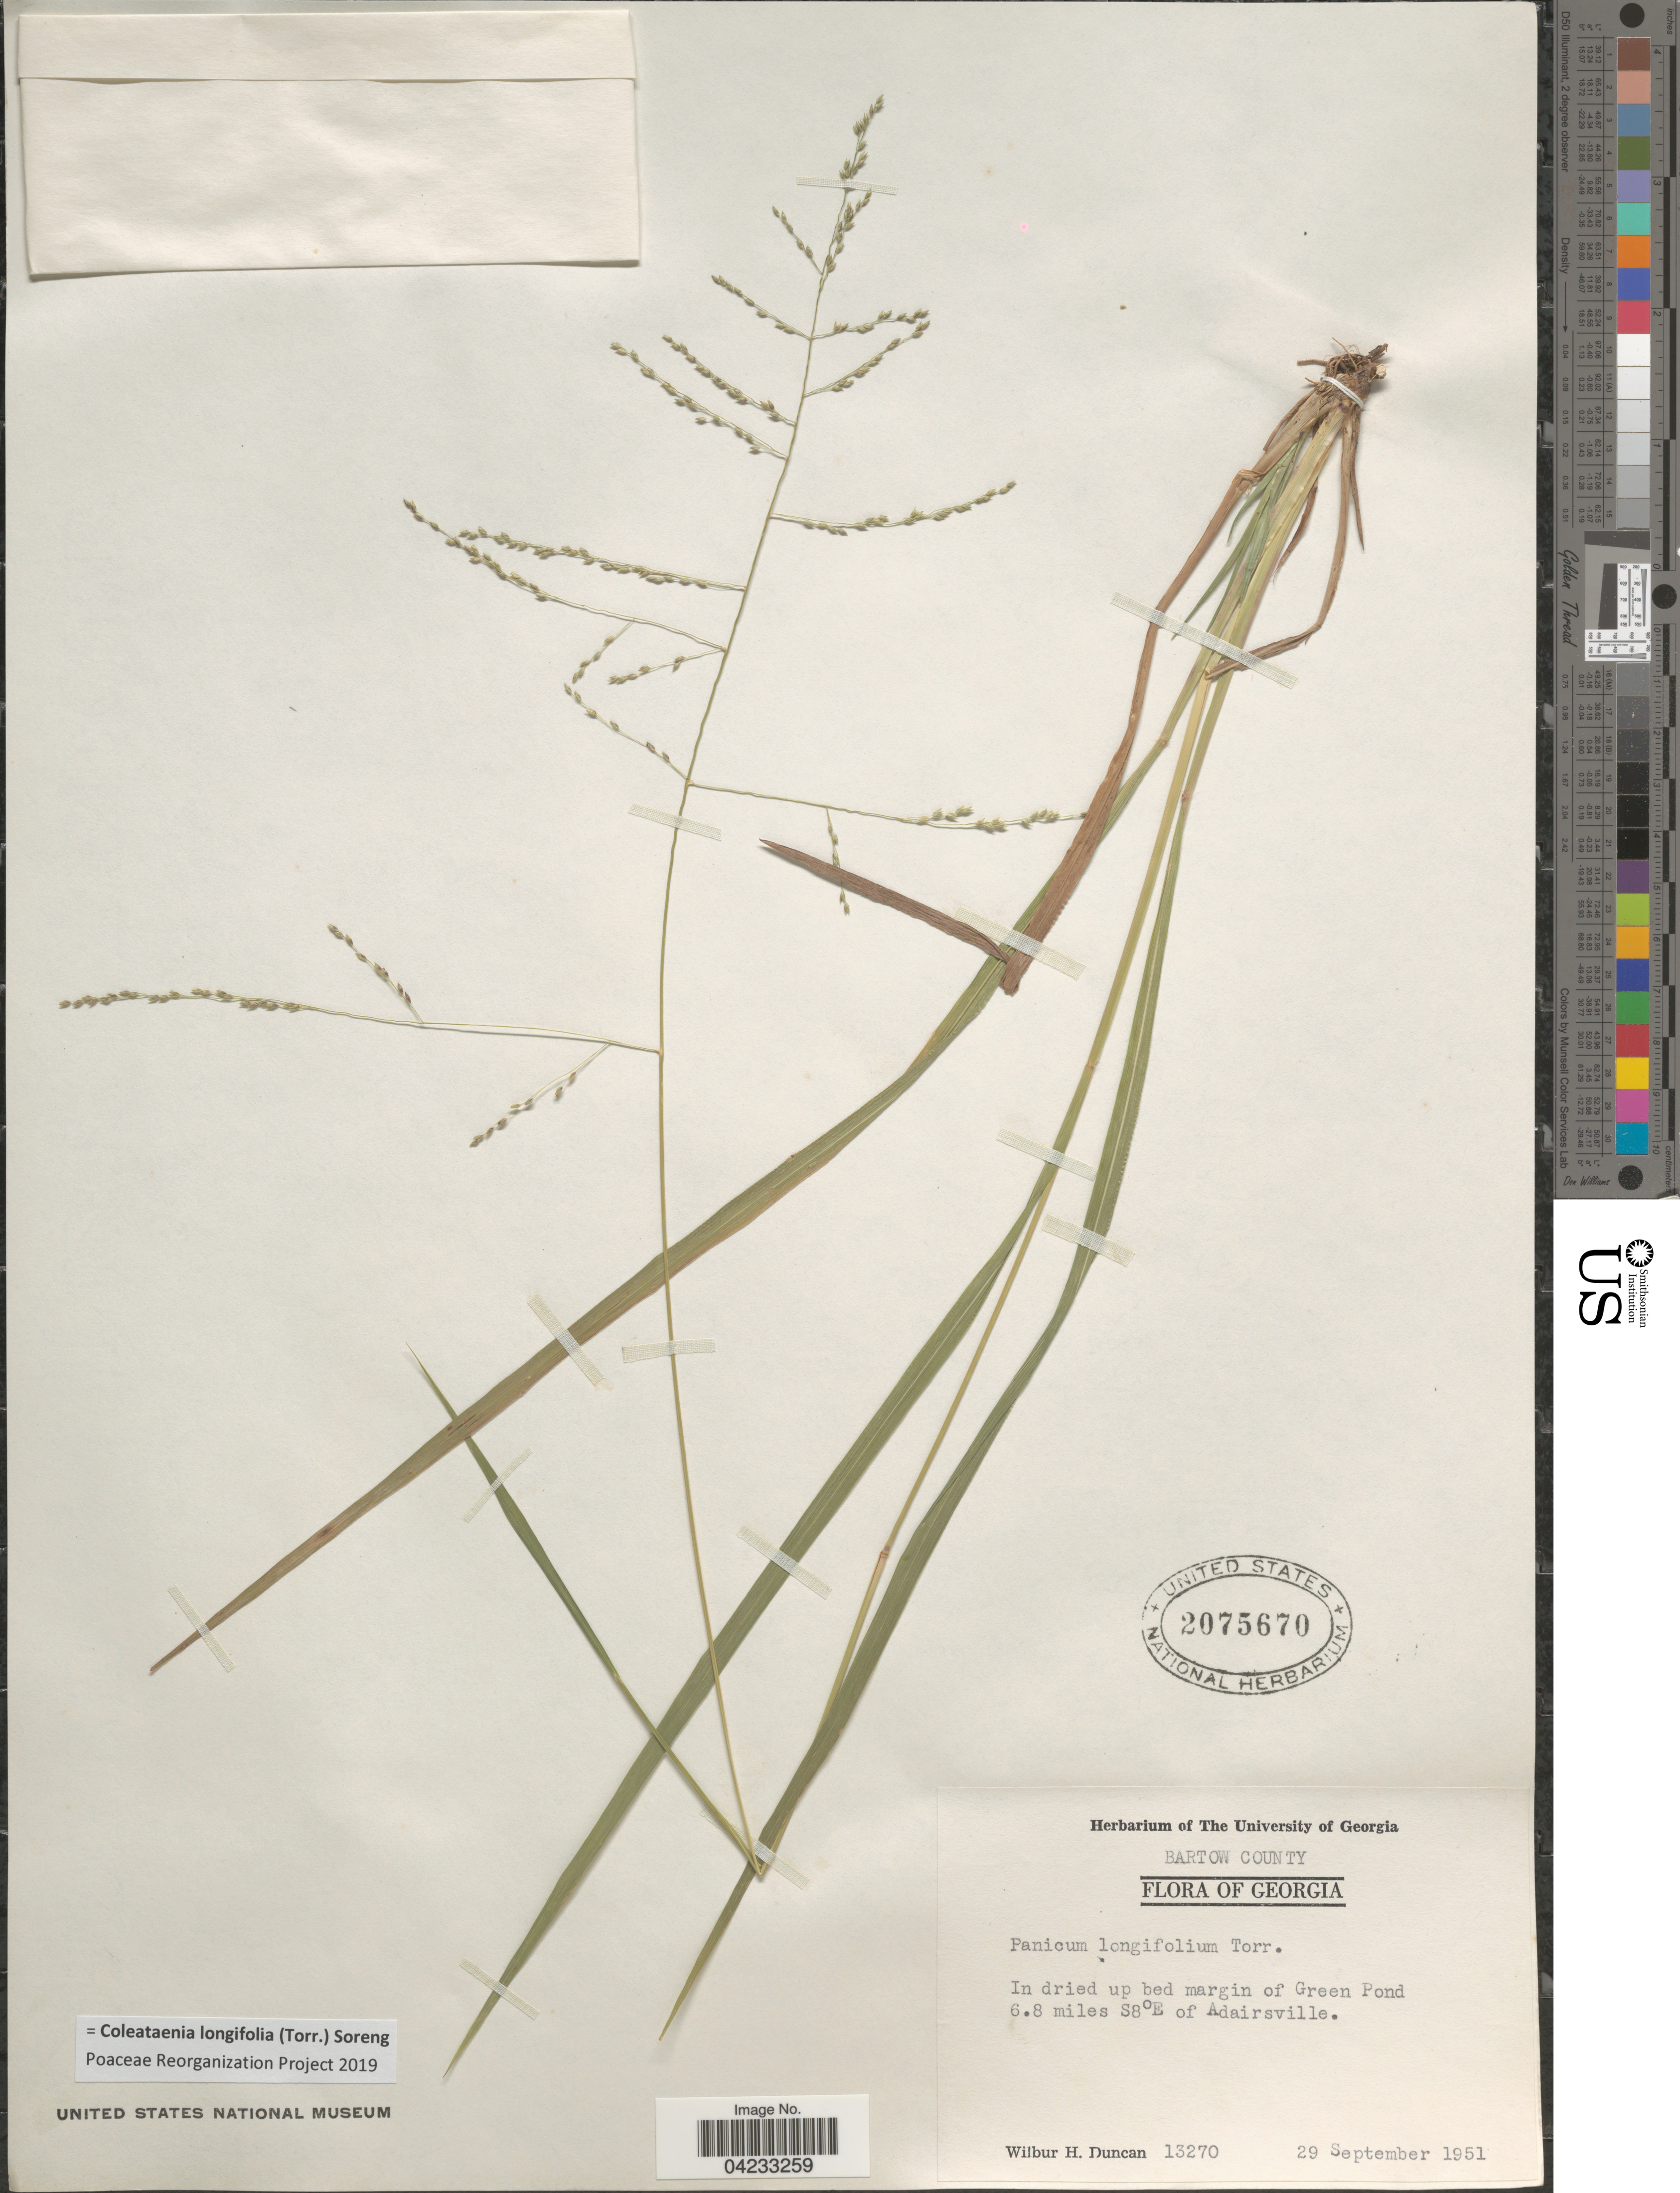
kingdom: Plantae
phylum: Tracheophyta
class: Liliopsida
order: Poales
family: Poaceae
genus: Coleataenia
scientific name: Coleataenia longifolia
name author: (Torr.) Soreng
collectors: W. H. Duncan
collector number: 13270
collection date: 1951-09-29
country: United States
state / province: Georgia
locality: Bartow County. In dried up bed margin of Green Pond 6.8 miles S8°E of Adairsville.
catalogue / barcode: US 2075670